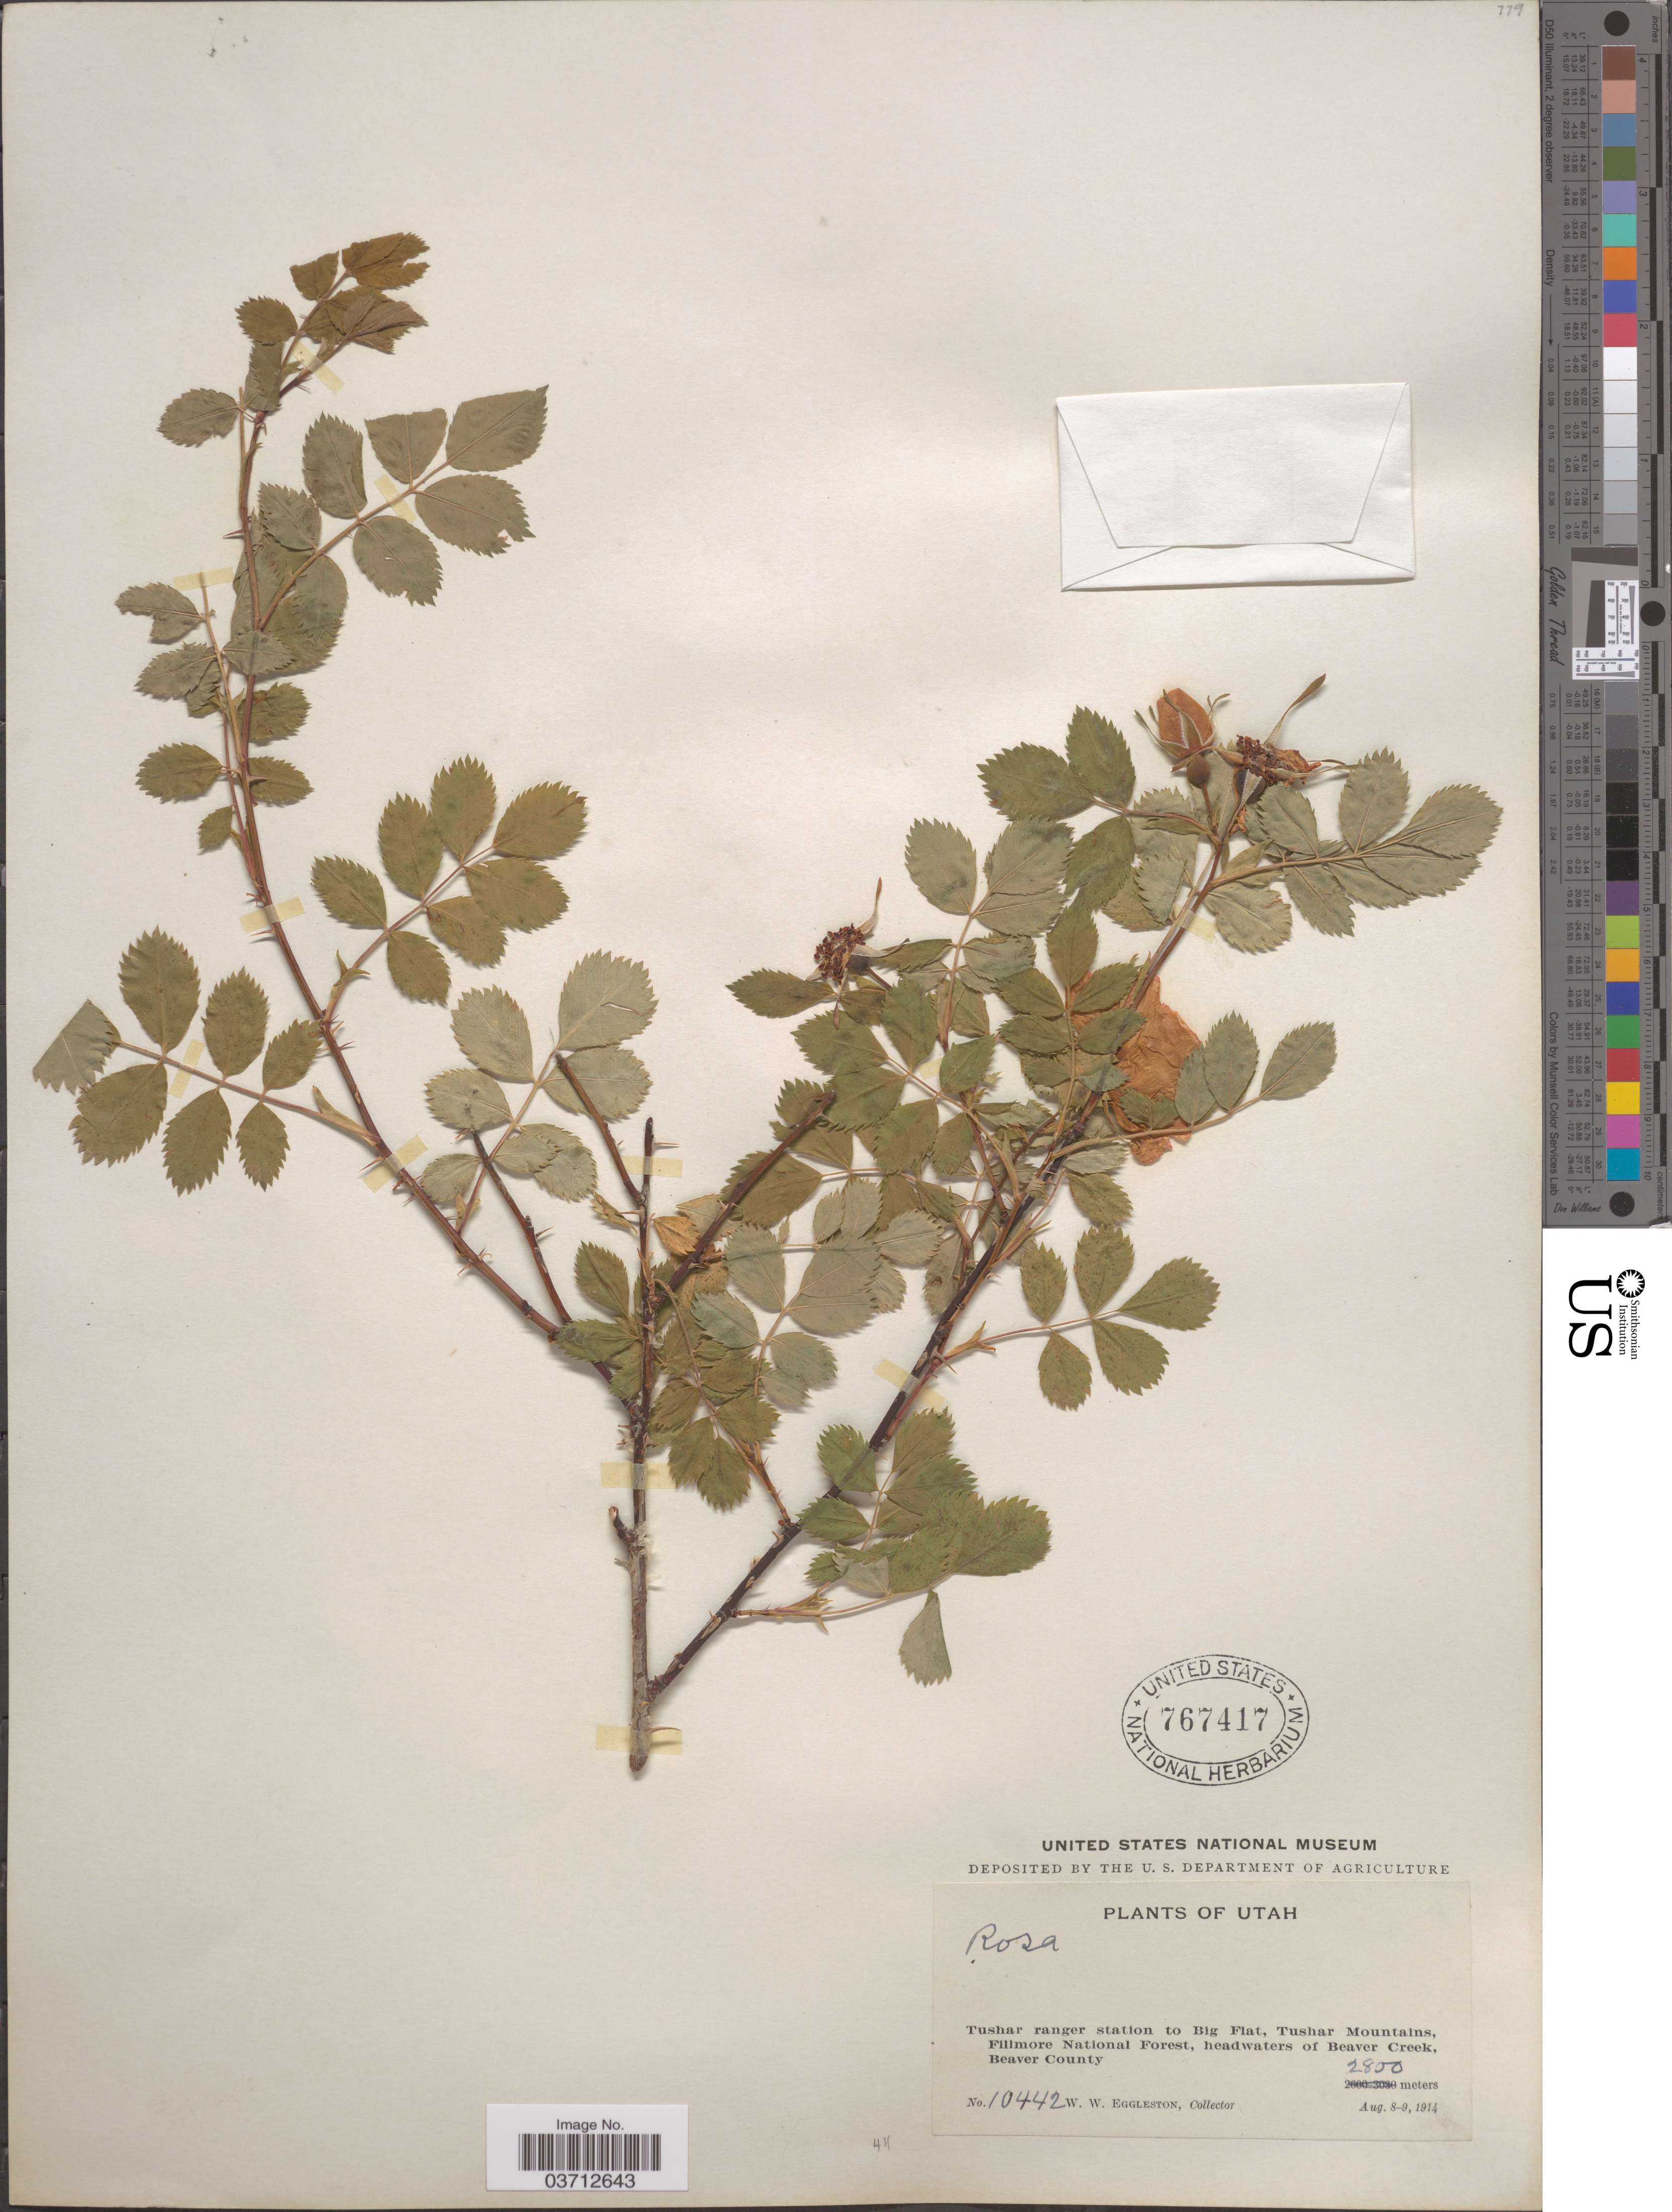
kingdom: Plantae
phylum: Tracheophyta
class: Magnoliopsida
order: Rosales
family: Rosaceae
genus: Rosa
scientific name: Rosa sp.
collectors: W. W. Eggleston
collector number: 10442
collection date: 1914-08-08/1914-08-09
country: United States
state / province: Utah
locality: Tushar ranger station to Big Flat, Tushar Mountains, Fillmore National Forest, headwaters of Beaver Creek, Beaver County.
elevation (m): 2800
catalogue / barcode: US 767417